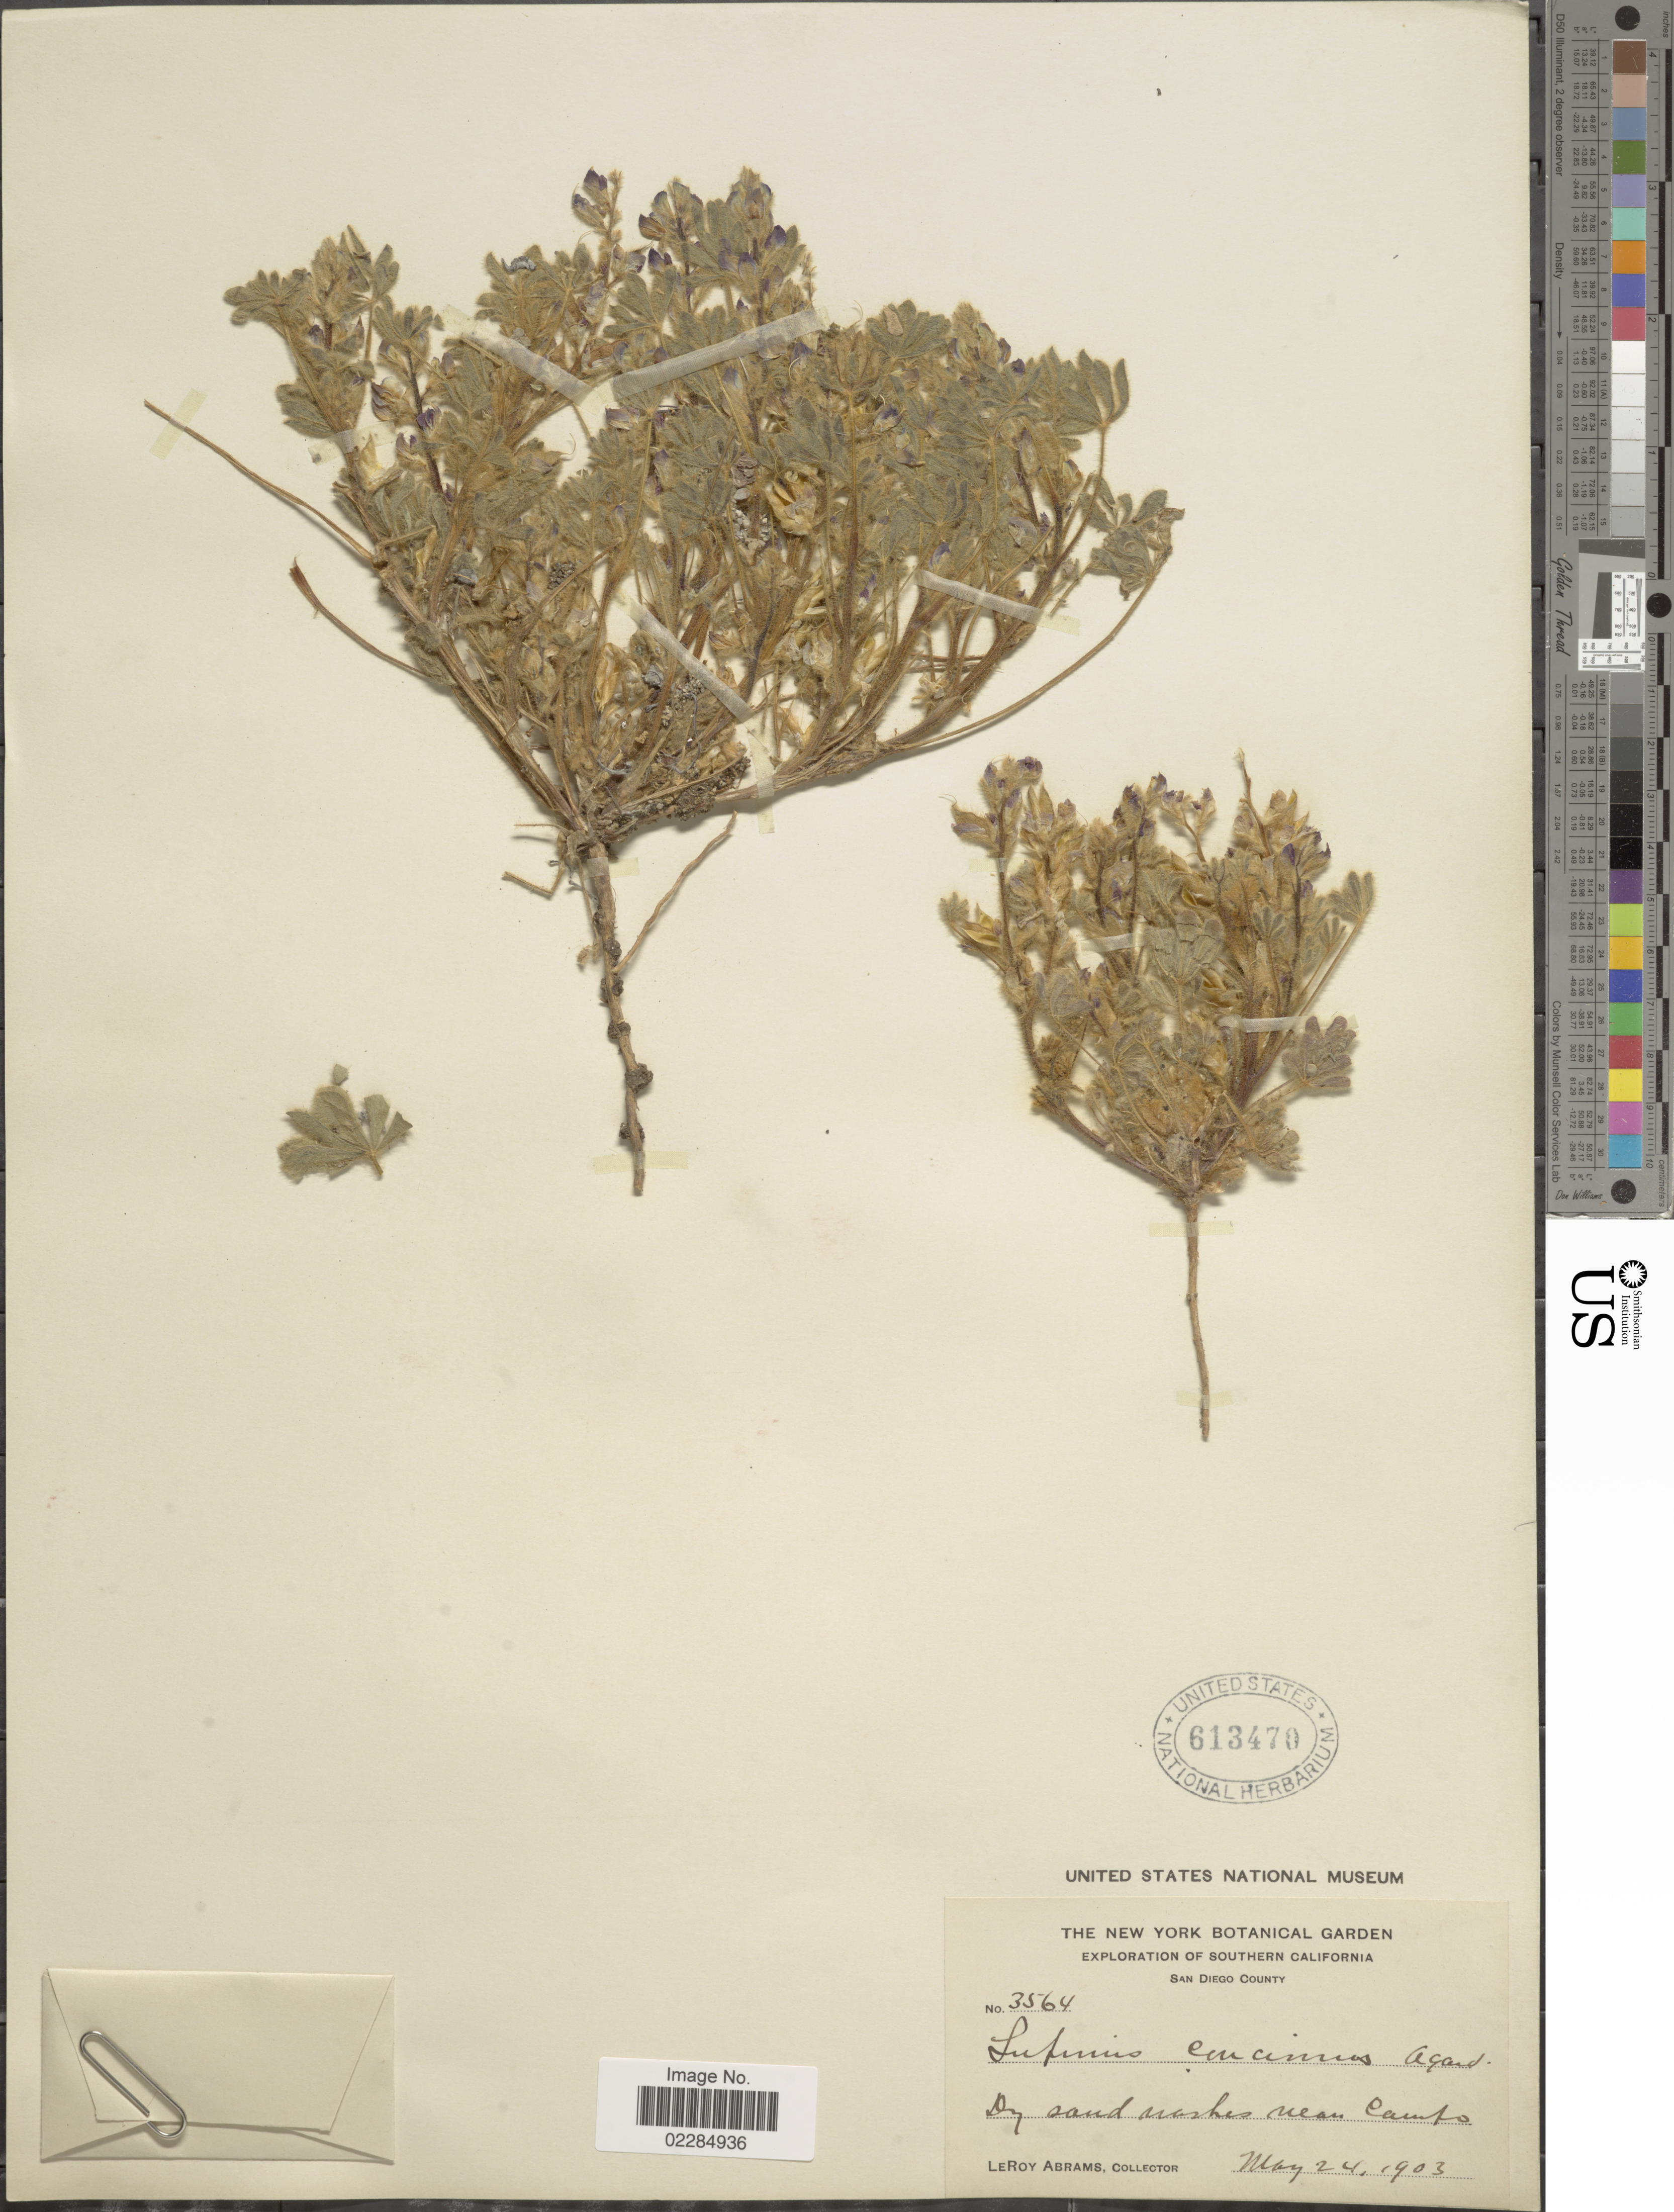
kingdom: Plantae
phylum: Tracheophyta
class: Magnoliopsida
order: Fabales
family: Fabaceae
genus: Lupinus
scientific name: Lupinus concinnus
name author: J. Agardh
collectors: L. Abrams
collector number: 3564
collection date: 1903-05-24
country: United States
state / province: California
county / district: San Diego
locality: San Diego County. Dry sand washes near Campo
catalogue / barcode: US 613470